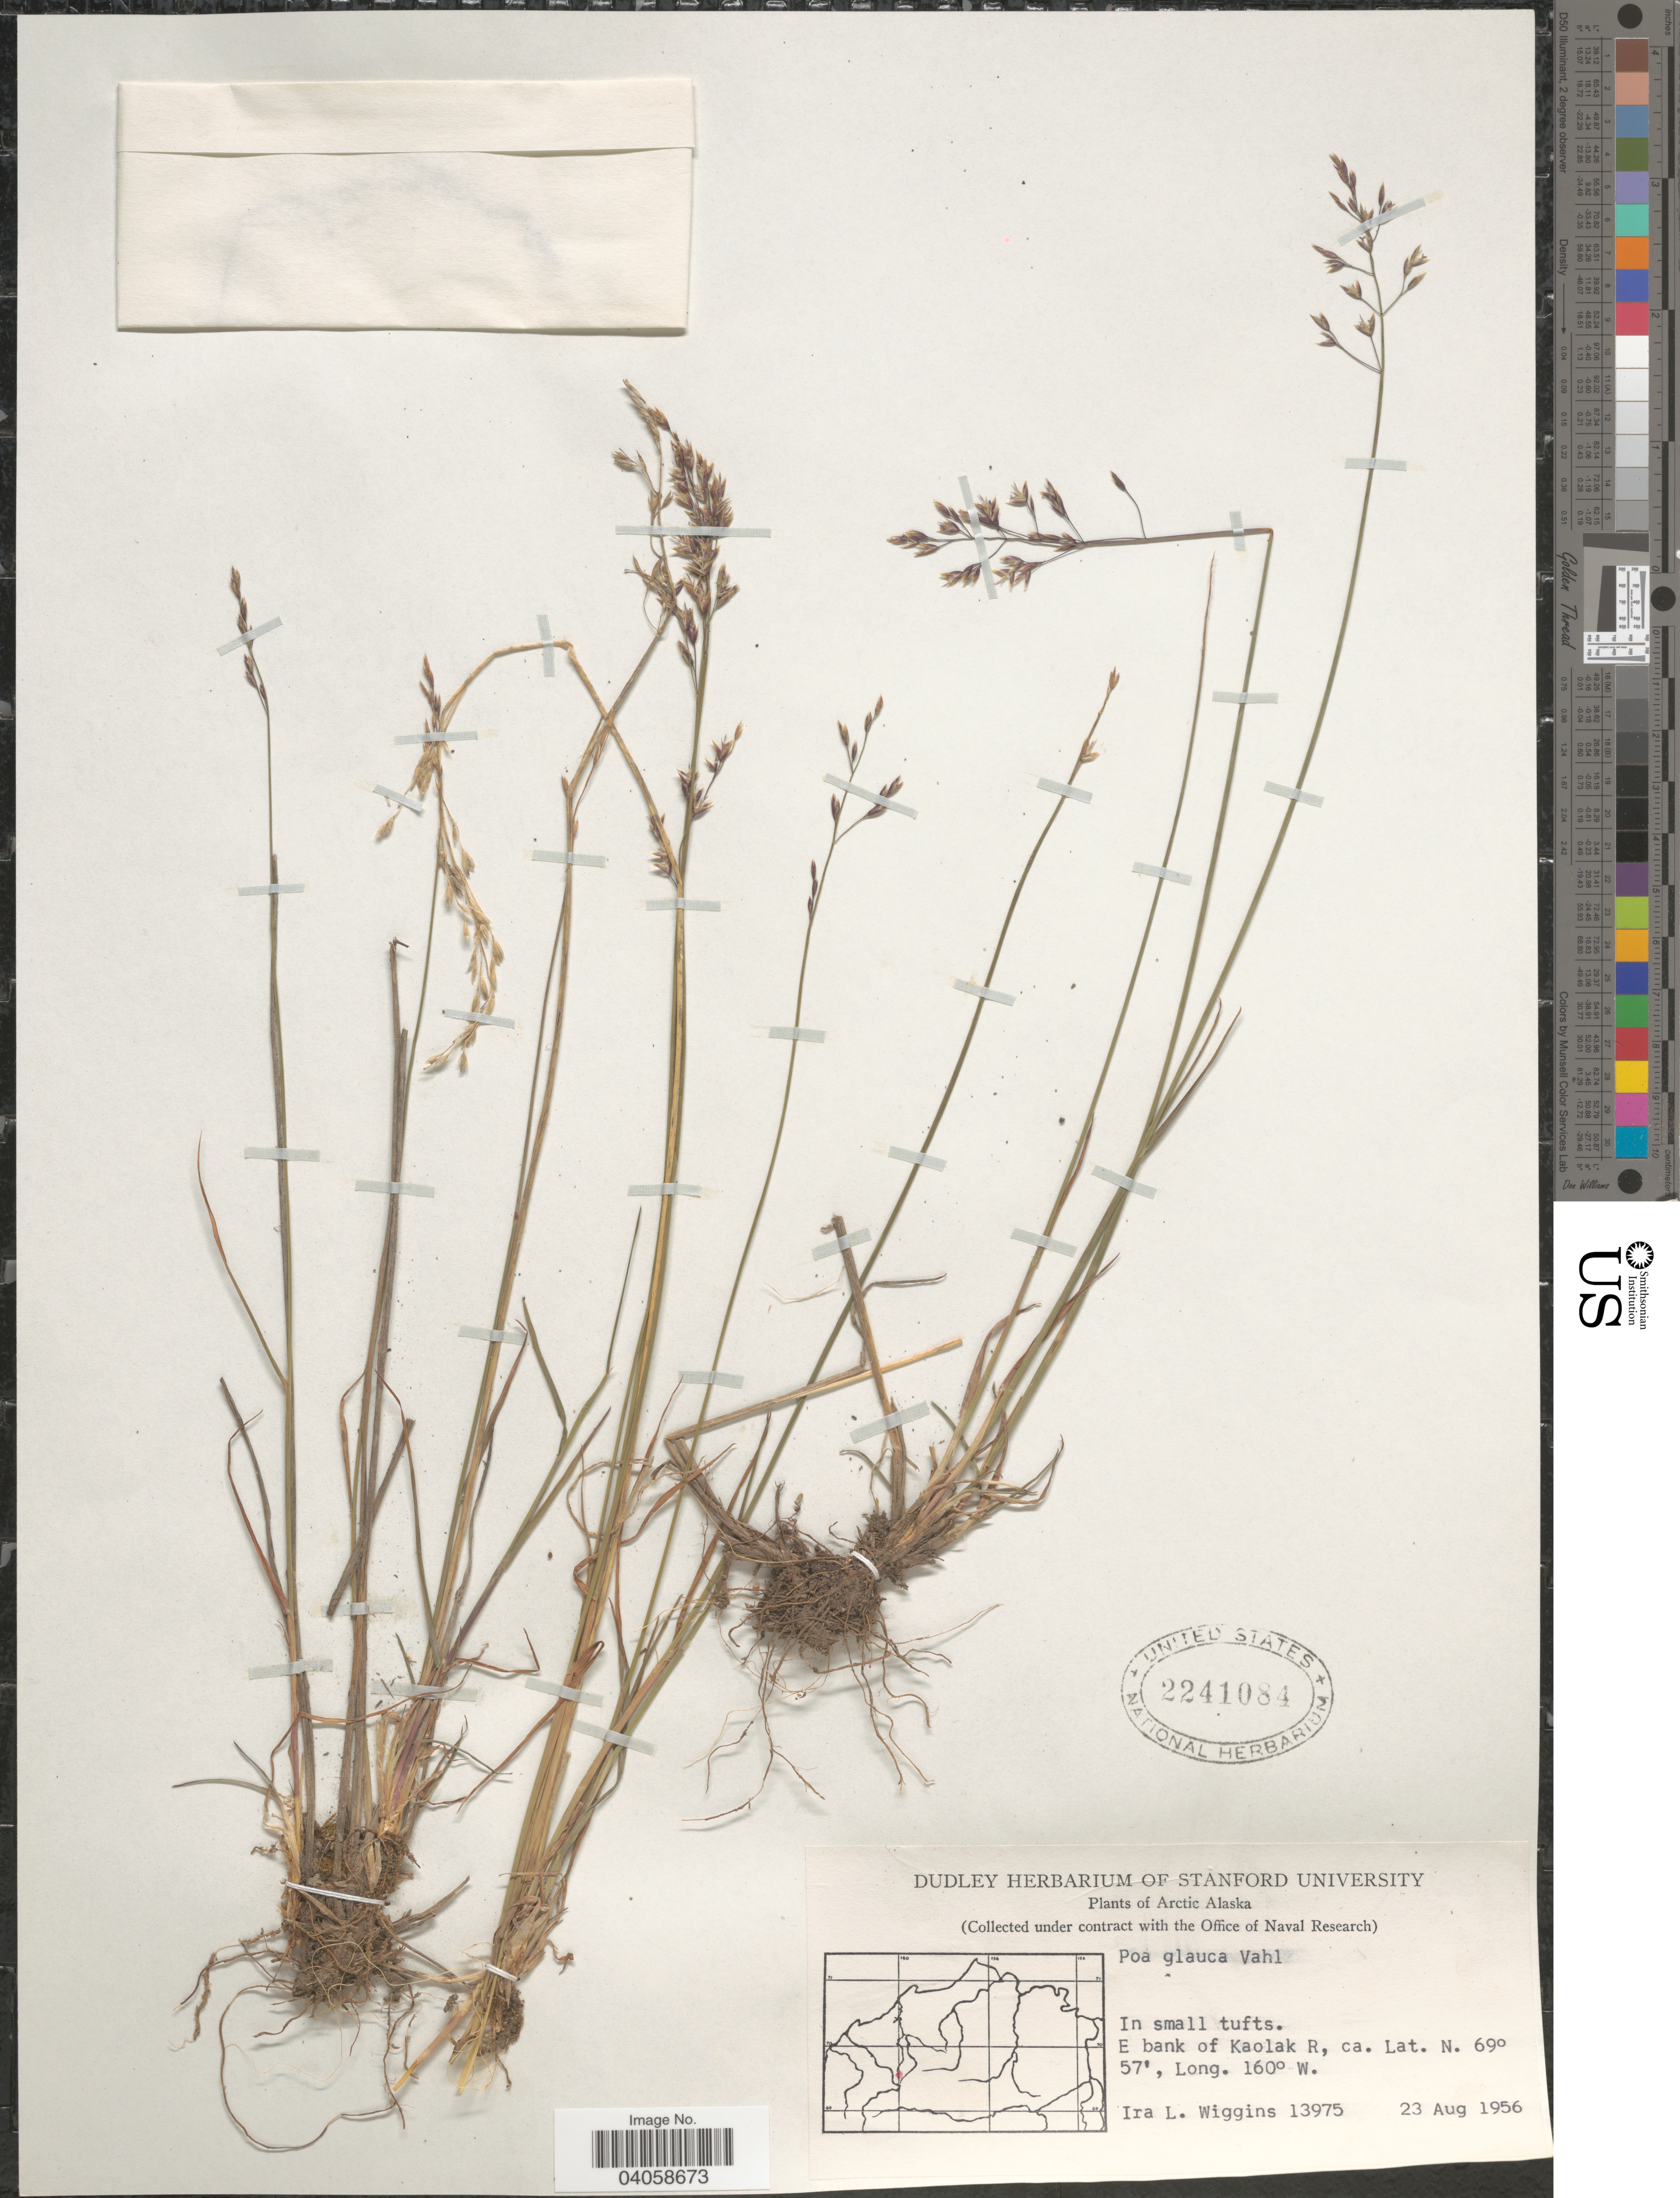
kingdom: Plantae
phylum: Tracheophyta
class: Liliopsida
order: Poales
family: Poaceae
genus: Poa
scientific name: Poa glauca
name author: Vahl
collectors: I. L. Wiggins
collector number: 13975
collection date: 1956-08-23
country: United States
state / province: Alaska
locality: Arctic Alaska. E bank of Kaolak R.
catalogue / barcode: US 2241084